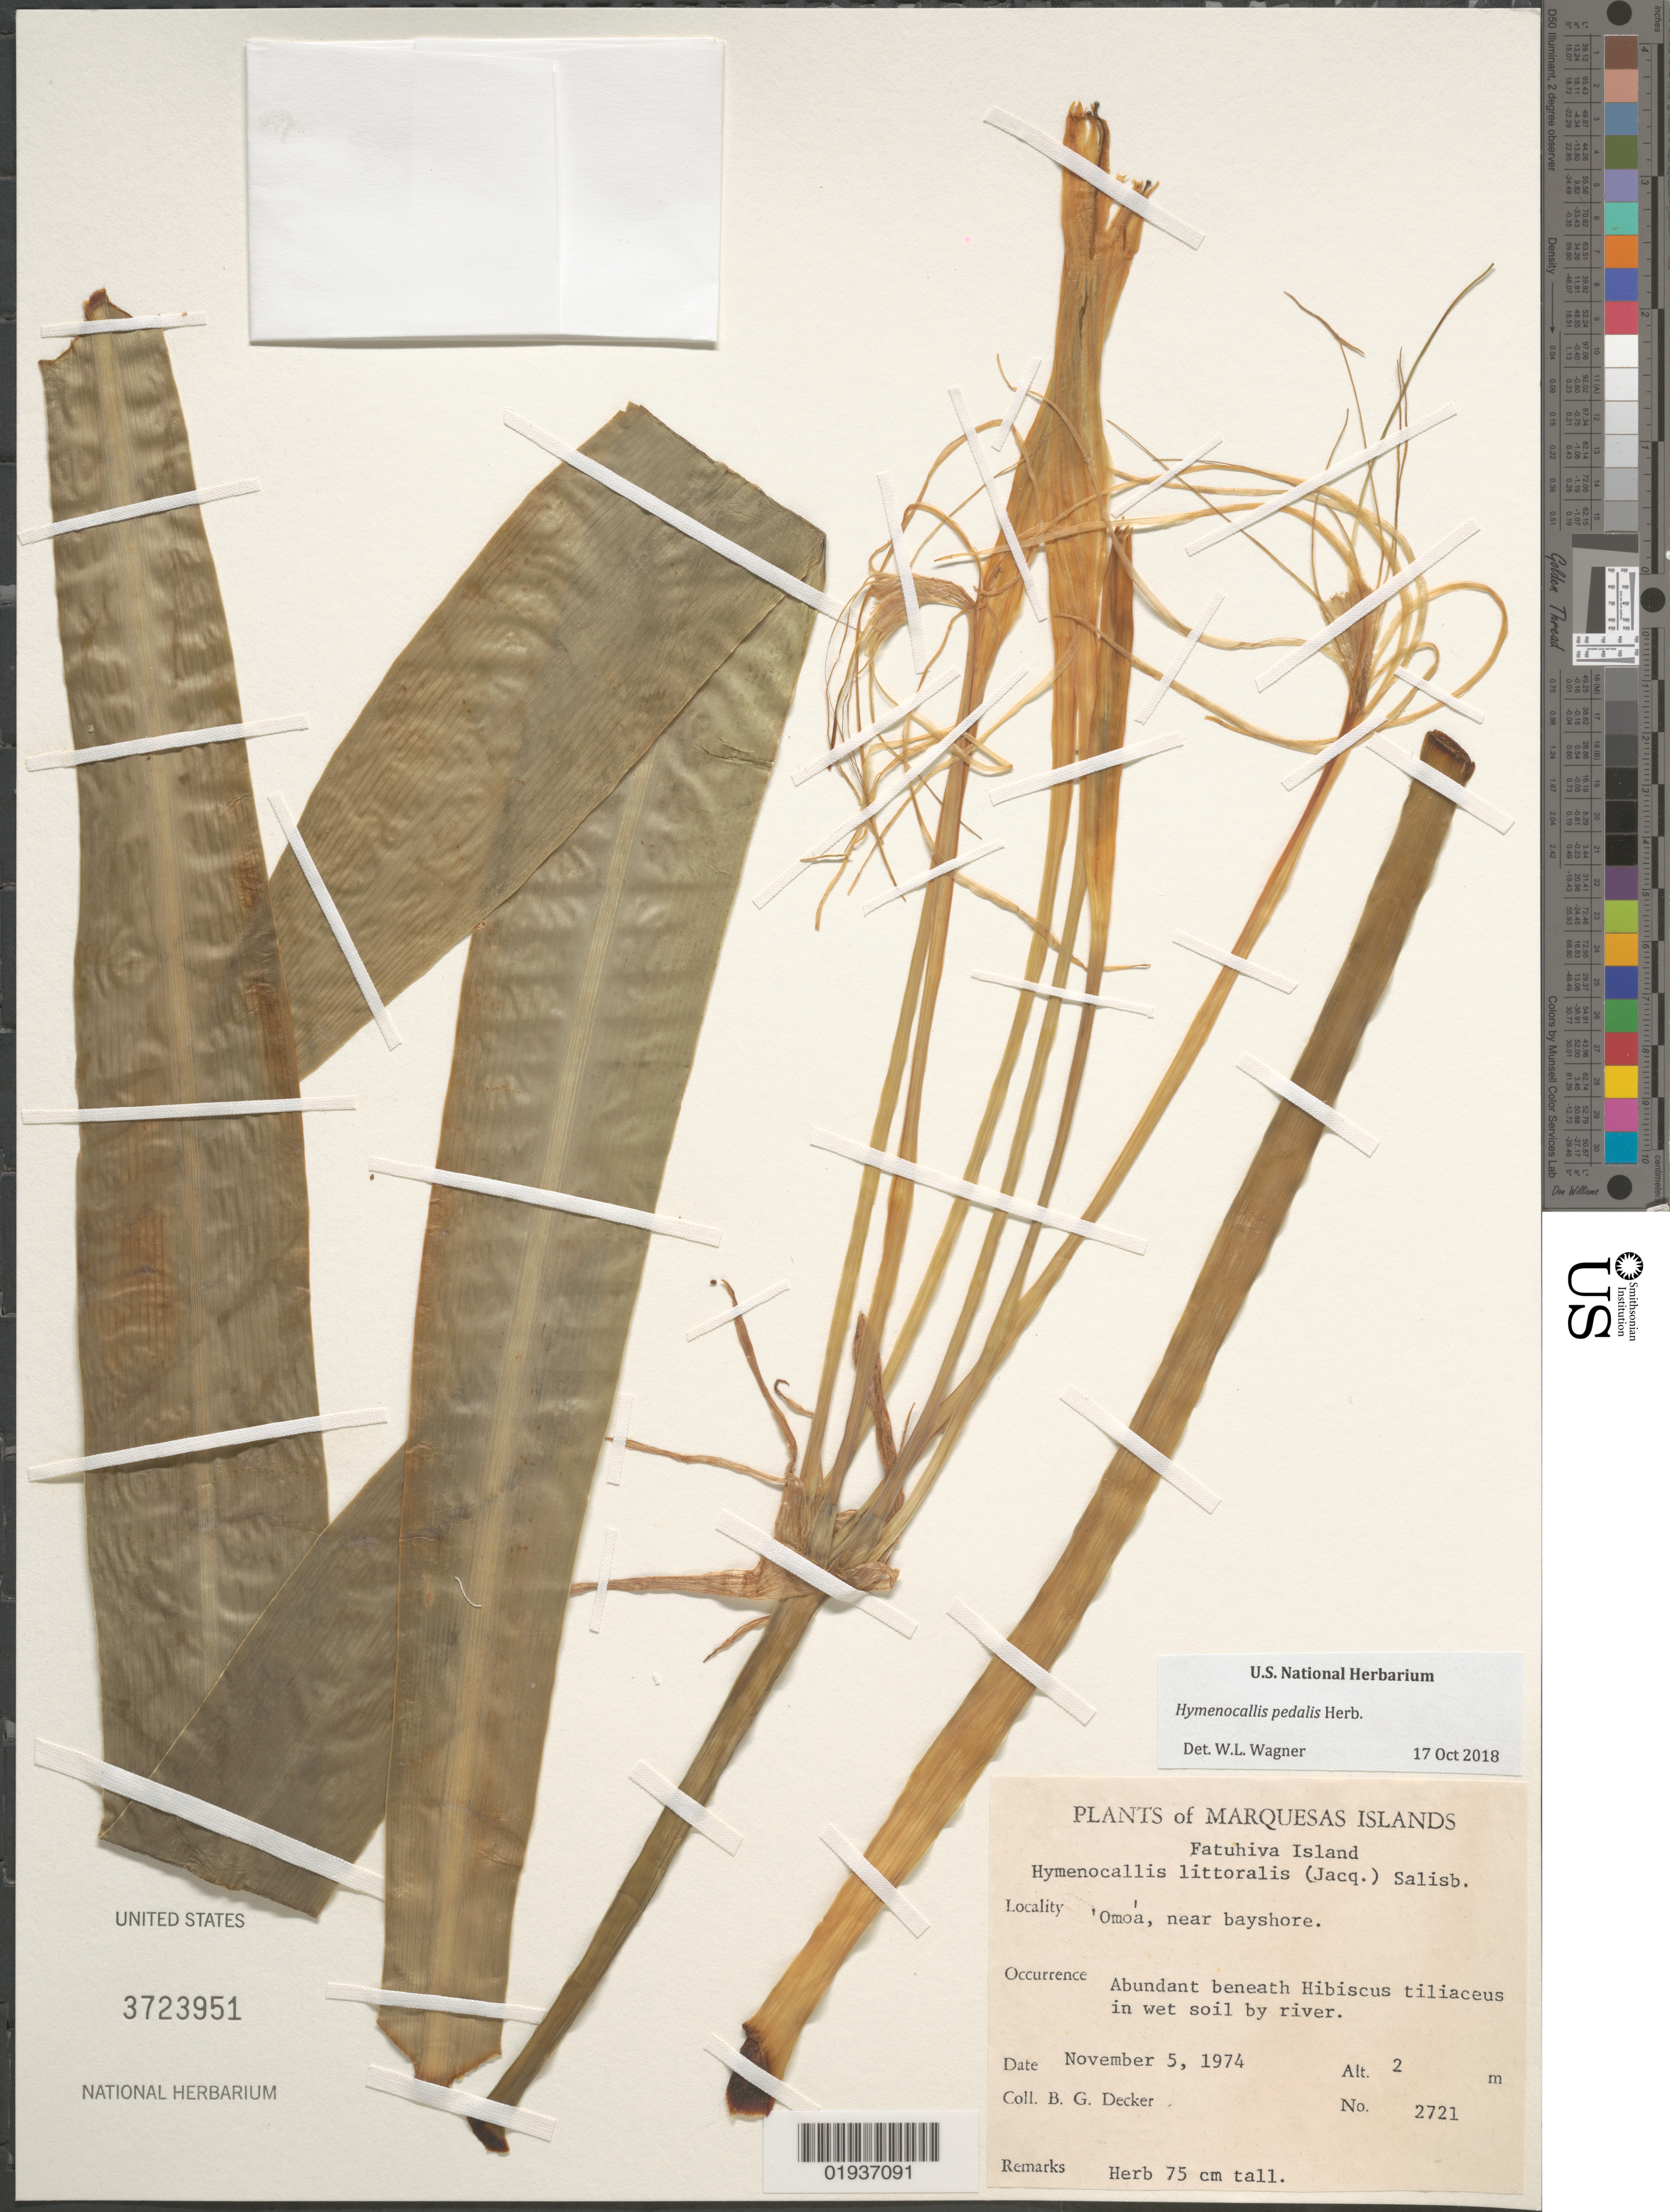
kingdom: Plantae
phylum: Tracheophyta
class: Liliopsida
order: Asparagales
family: Amaryllidaceae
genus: Hymenocallis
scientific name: Hymenocallis pedalis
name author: Herb.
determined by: Wagner, W. L., (BOT), Smithsonian Institution - National Museum of Natural History (UNITED STATES)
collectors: B. G. Decker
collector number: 2721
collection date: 1974-11-05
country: French Polynesia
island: Fatu Hiva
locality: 'Omo'a, near bayfront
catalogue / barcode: US 3723951